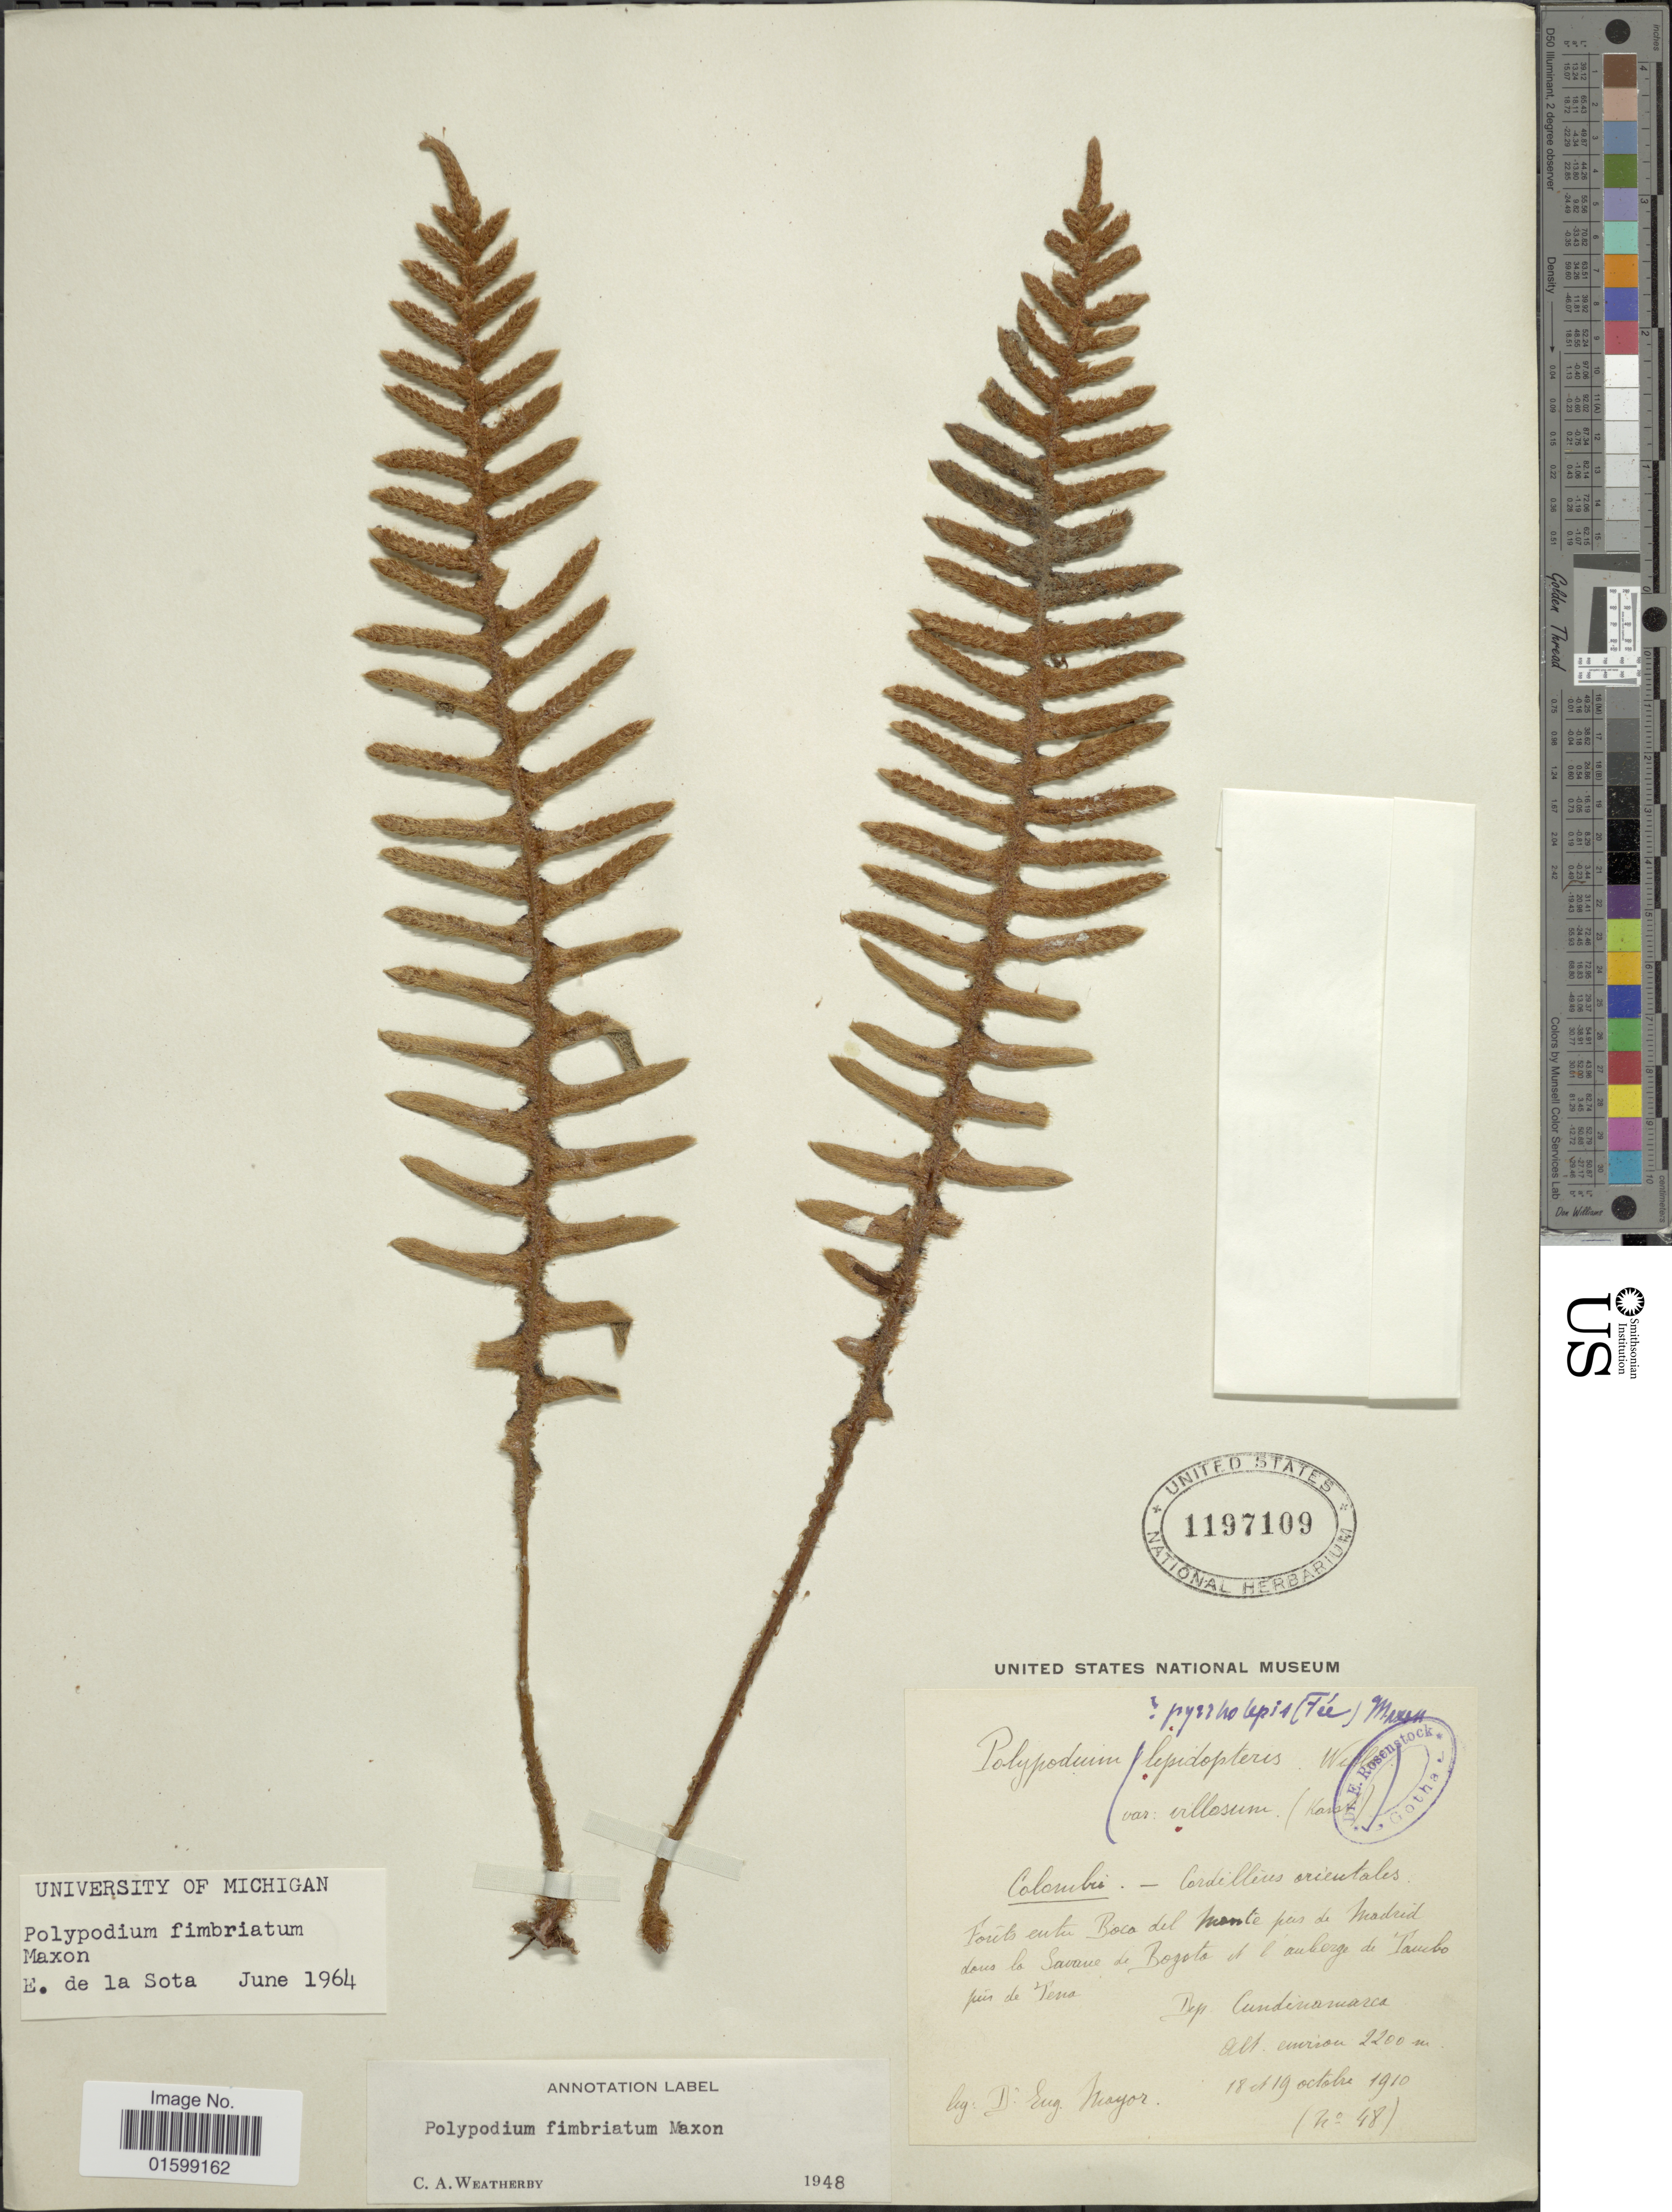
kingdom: Plantae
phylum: Tracheophyta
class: Polypodiopsida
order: Polypodiales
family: Polypodiaceae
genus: Pleopeltis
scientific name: Pleopeltis fimbriata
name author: (Maxon) A.R. Sm.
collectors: E. Mayor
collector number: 48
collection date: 1910-10-18/1910-10-19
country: Colombia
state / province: Cundinamarca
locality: Cordilleres orientales, Forêts entre Boca del Monte pres de Madrid dous la Savane de Bogota et l'auberge de Tambo prés de Tena [interpreted]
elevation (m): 2200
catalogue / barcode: US 1197109